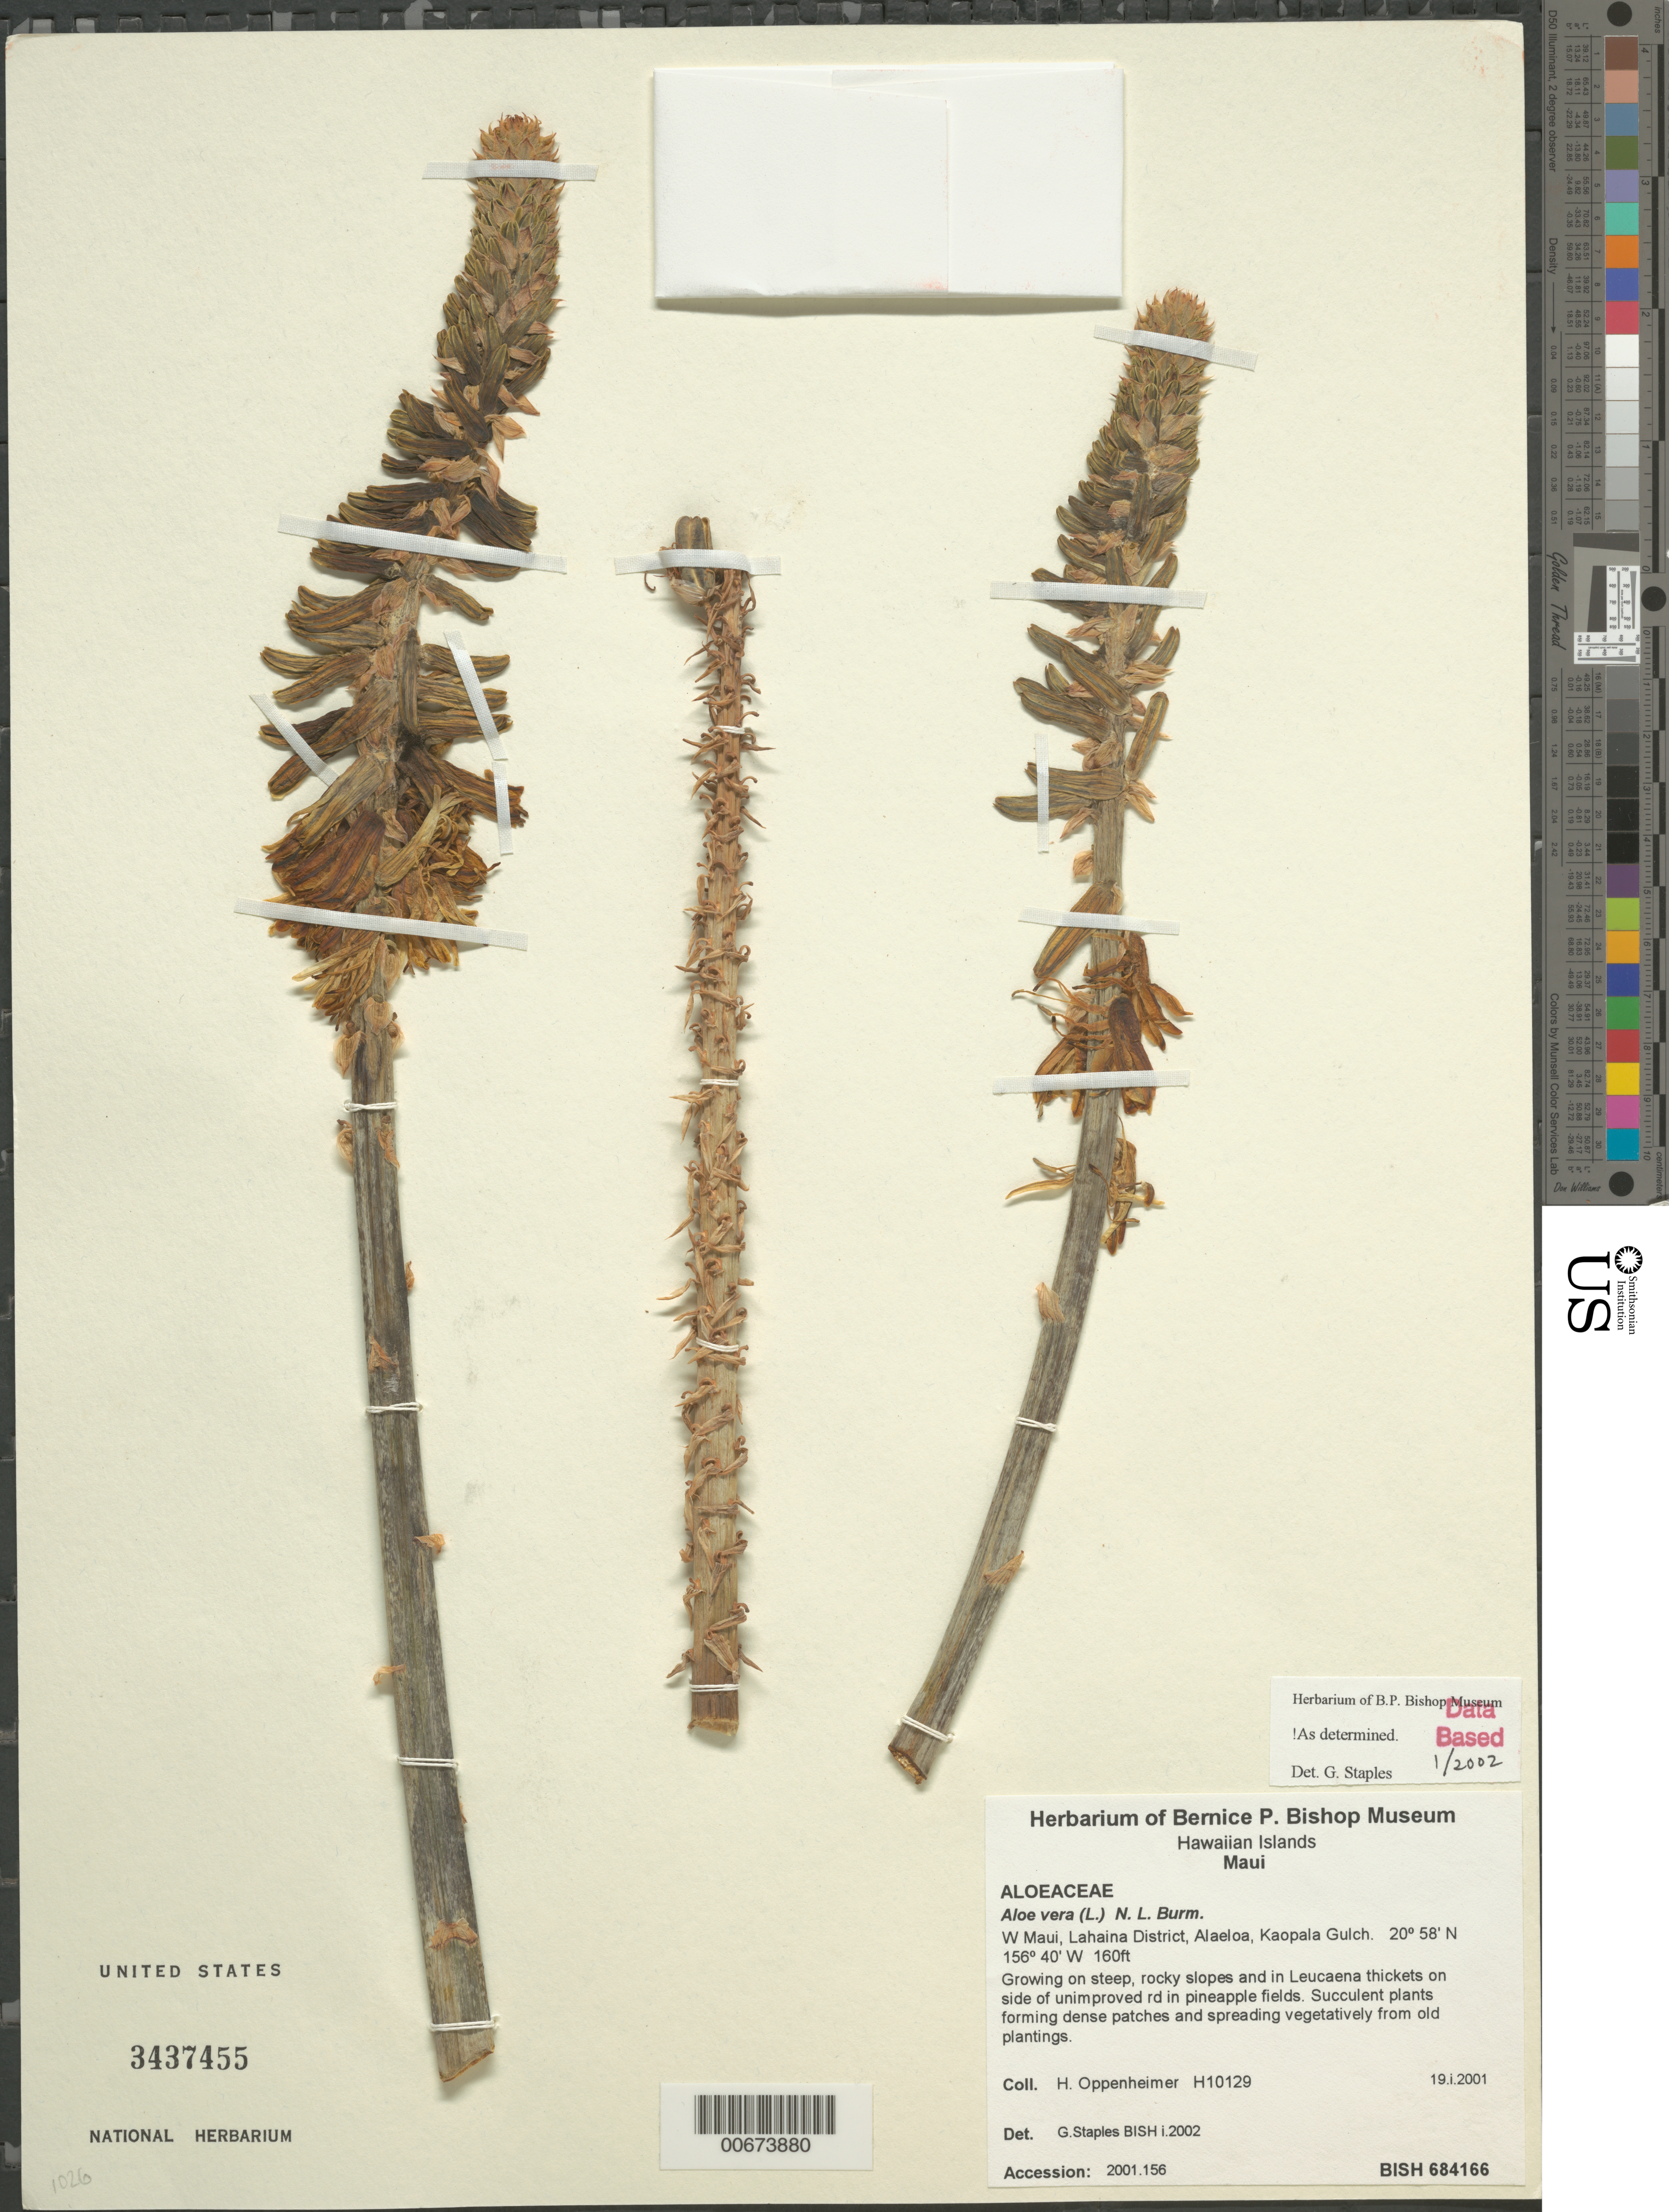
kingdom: Plantae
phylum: Tracheophyta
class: Liliopsida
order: Asparagales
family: Asphodelaceae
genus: Aloe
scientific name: Aloe vera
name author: L.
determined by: Staples, G. W.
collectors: H. L. Oppenheimer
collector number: H10129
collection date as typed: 19 Jan 2001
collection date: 2001-01-19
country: United States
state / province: Hawaii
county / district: Maui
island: Maui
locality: W Maui, Lahaina District, Alaeloa, Kaopala Gulch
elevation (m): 49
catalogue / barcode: US 3437455